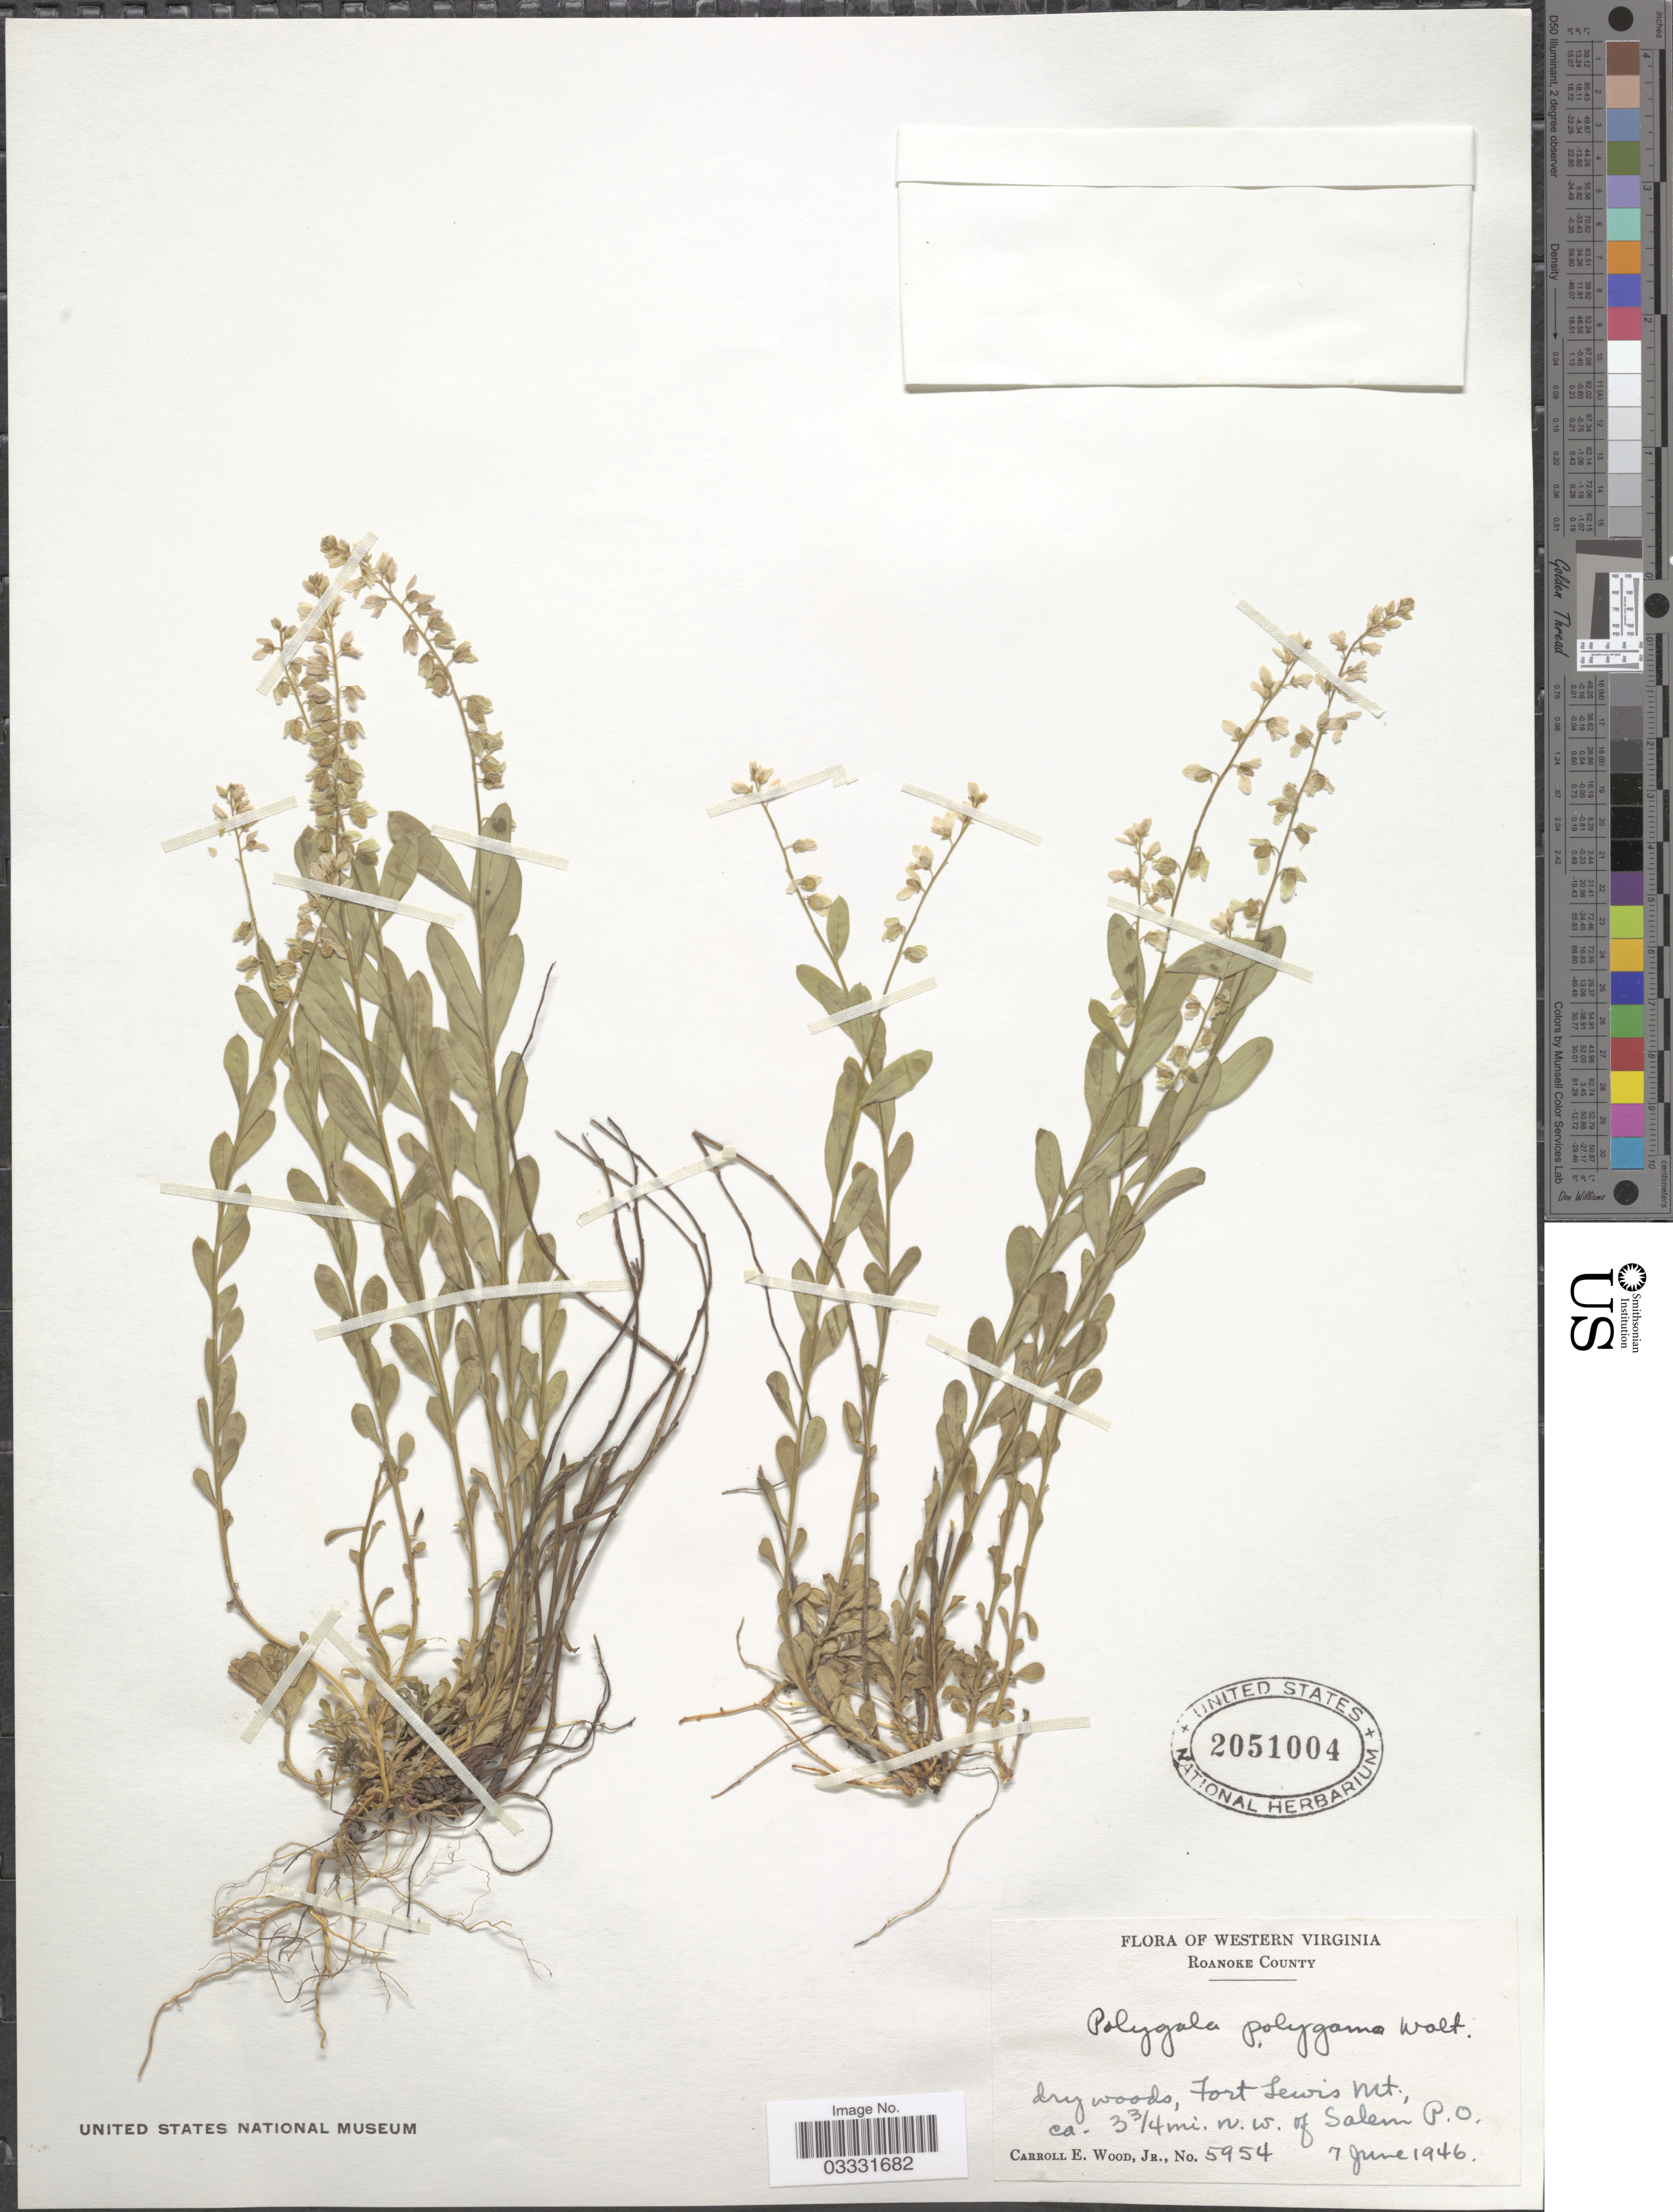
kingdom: Plantae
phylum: Tracheophyta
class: Magnoliopsida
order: Fabales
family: Polygalaceae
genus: Polygala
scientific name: Polygala polygama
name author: Walter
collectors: C. Wood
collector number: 5954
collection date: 1946-06-07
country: United States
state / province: Virginia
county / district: Roanoke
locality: Western Virginia. Roanoke County. Fort Lewis Mt. Ca 3¾ mi. n. w. of Salem, P.O.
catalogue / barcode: US 2051004